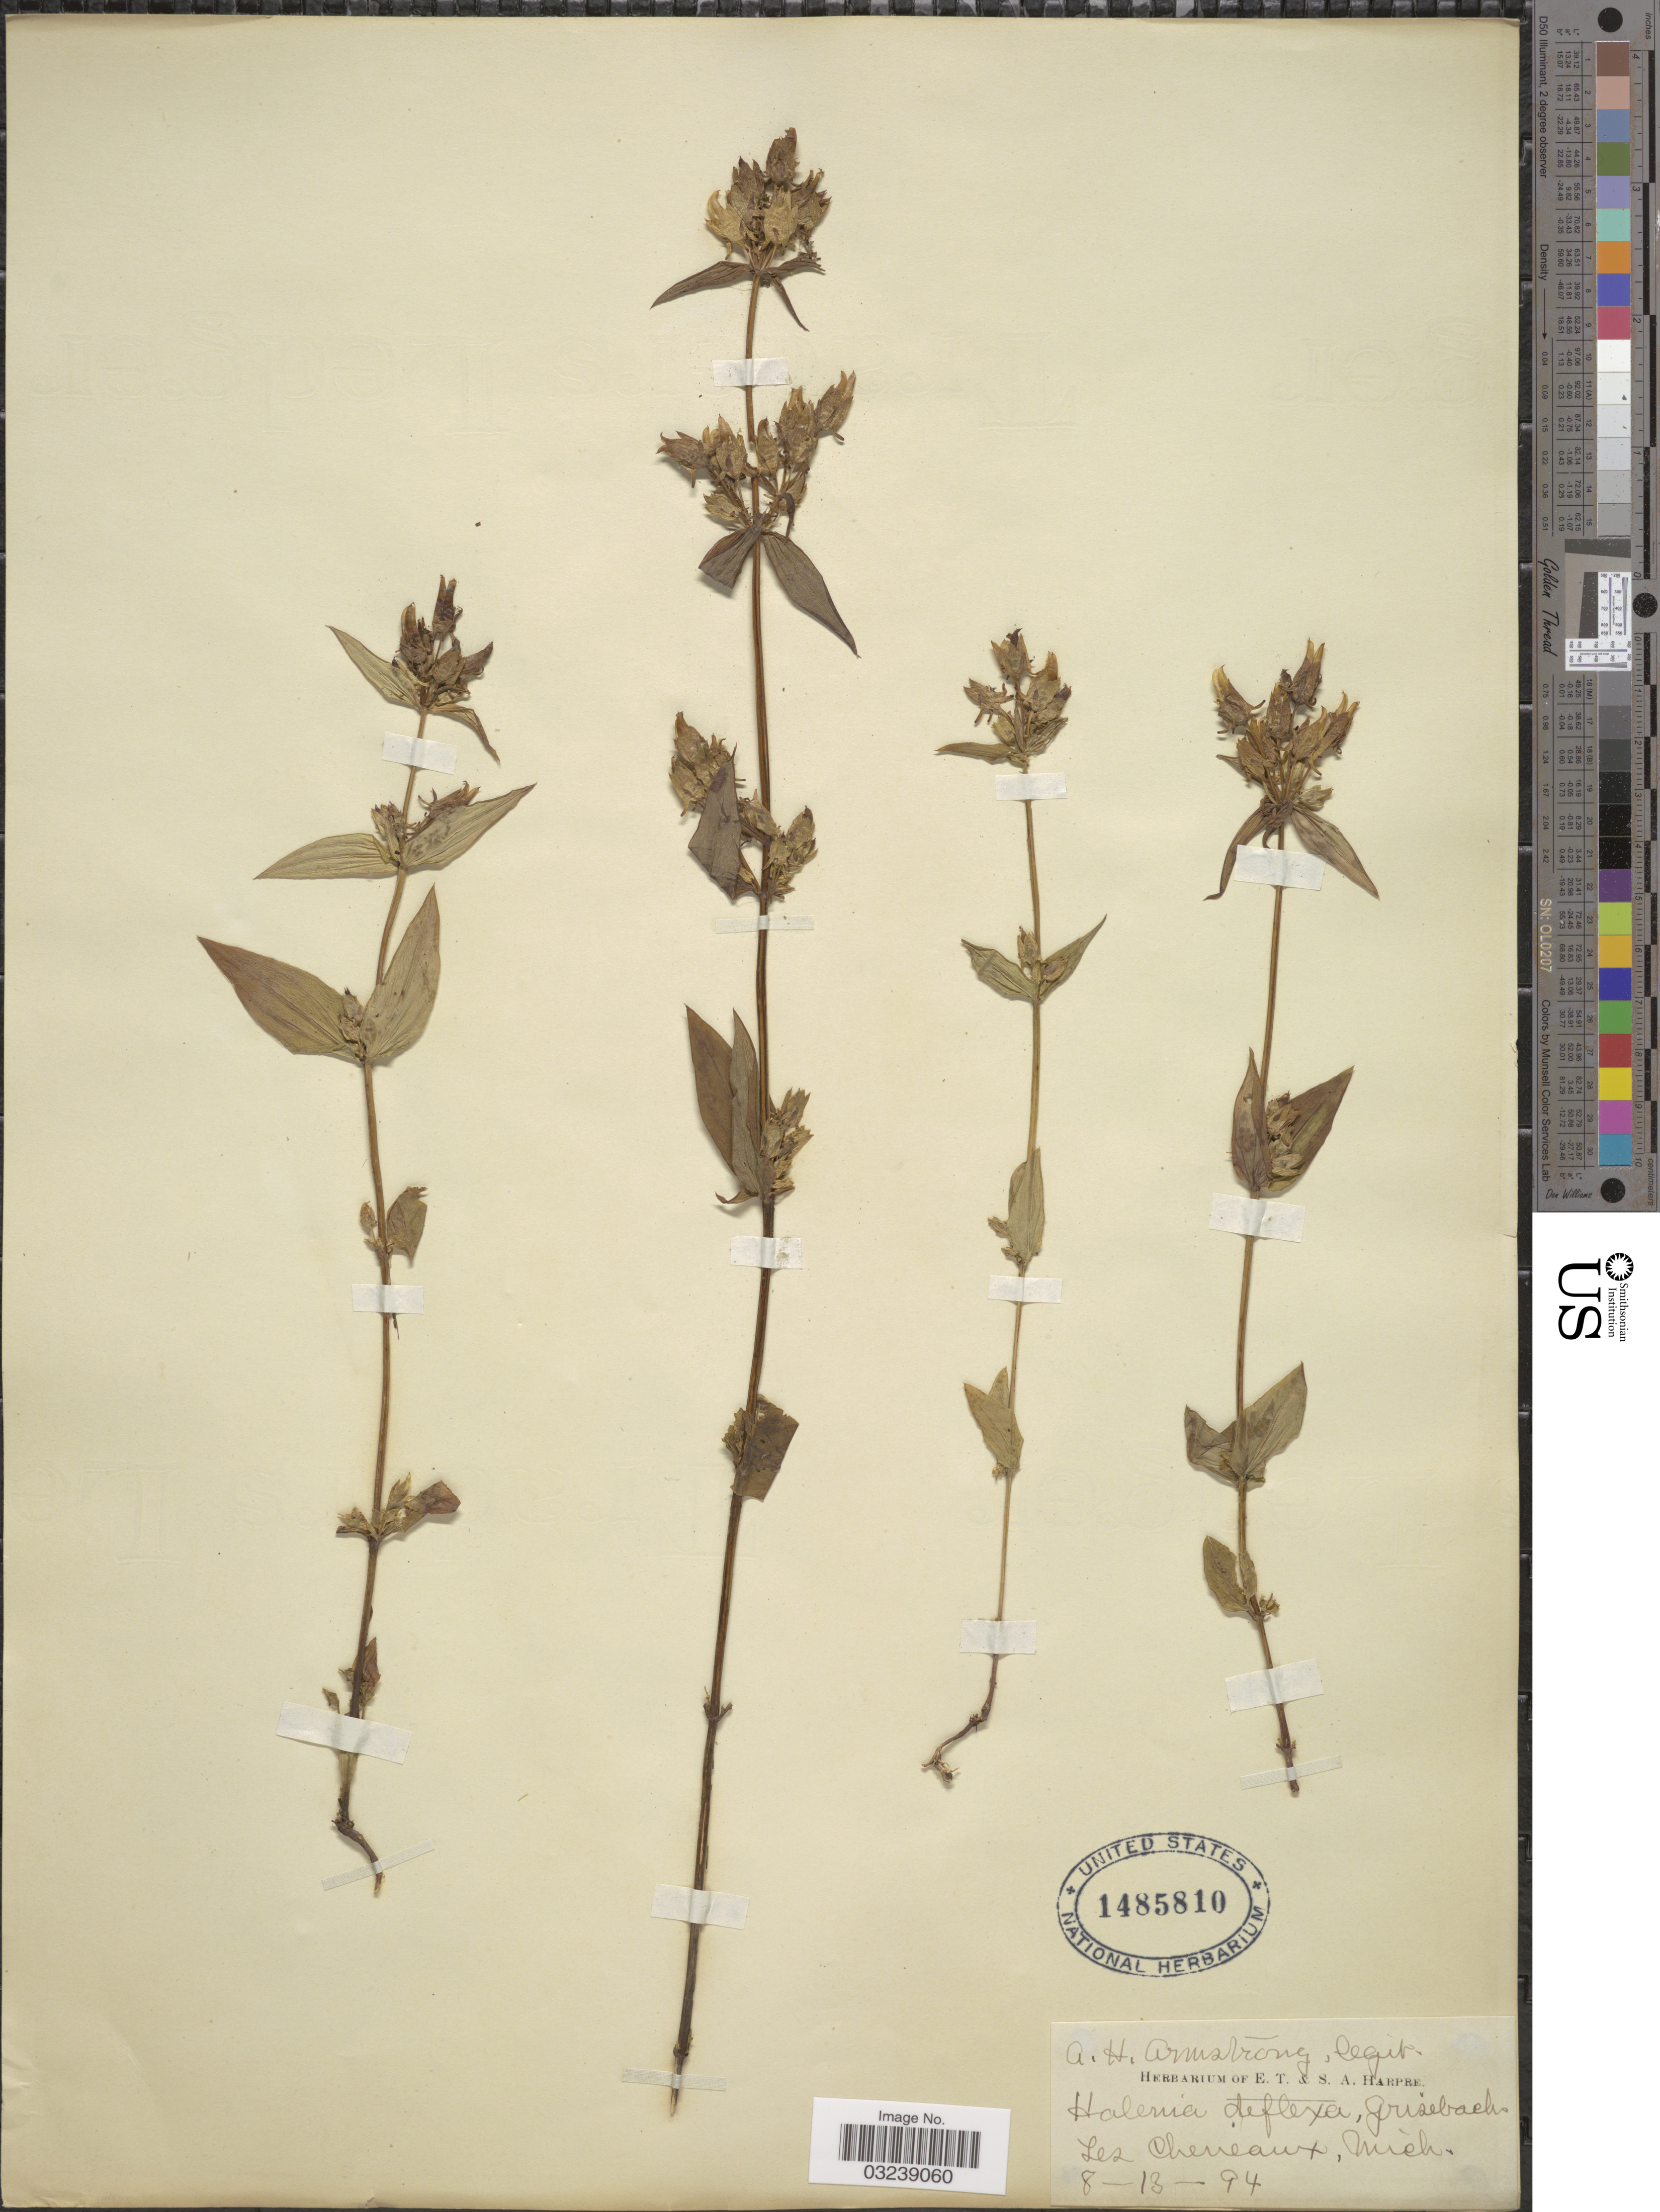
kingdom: Plantae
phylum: Tracheophyta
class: Magnoliopsida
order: Gentianales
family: Gentianaceae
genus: Halenia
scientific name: Halenia deflexa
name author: (Sm.) Griseb.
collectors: A. Armstrong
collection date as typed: Transcribed d/m/y: 13/8/94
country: United States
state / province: Michigan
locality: Les Cheneaux, Mich.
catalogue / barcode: US 1485810